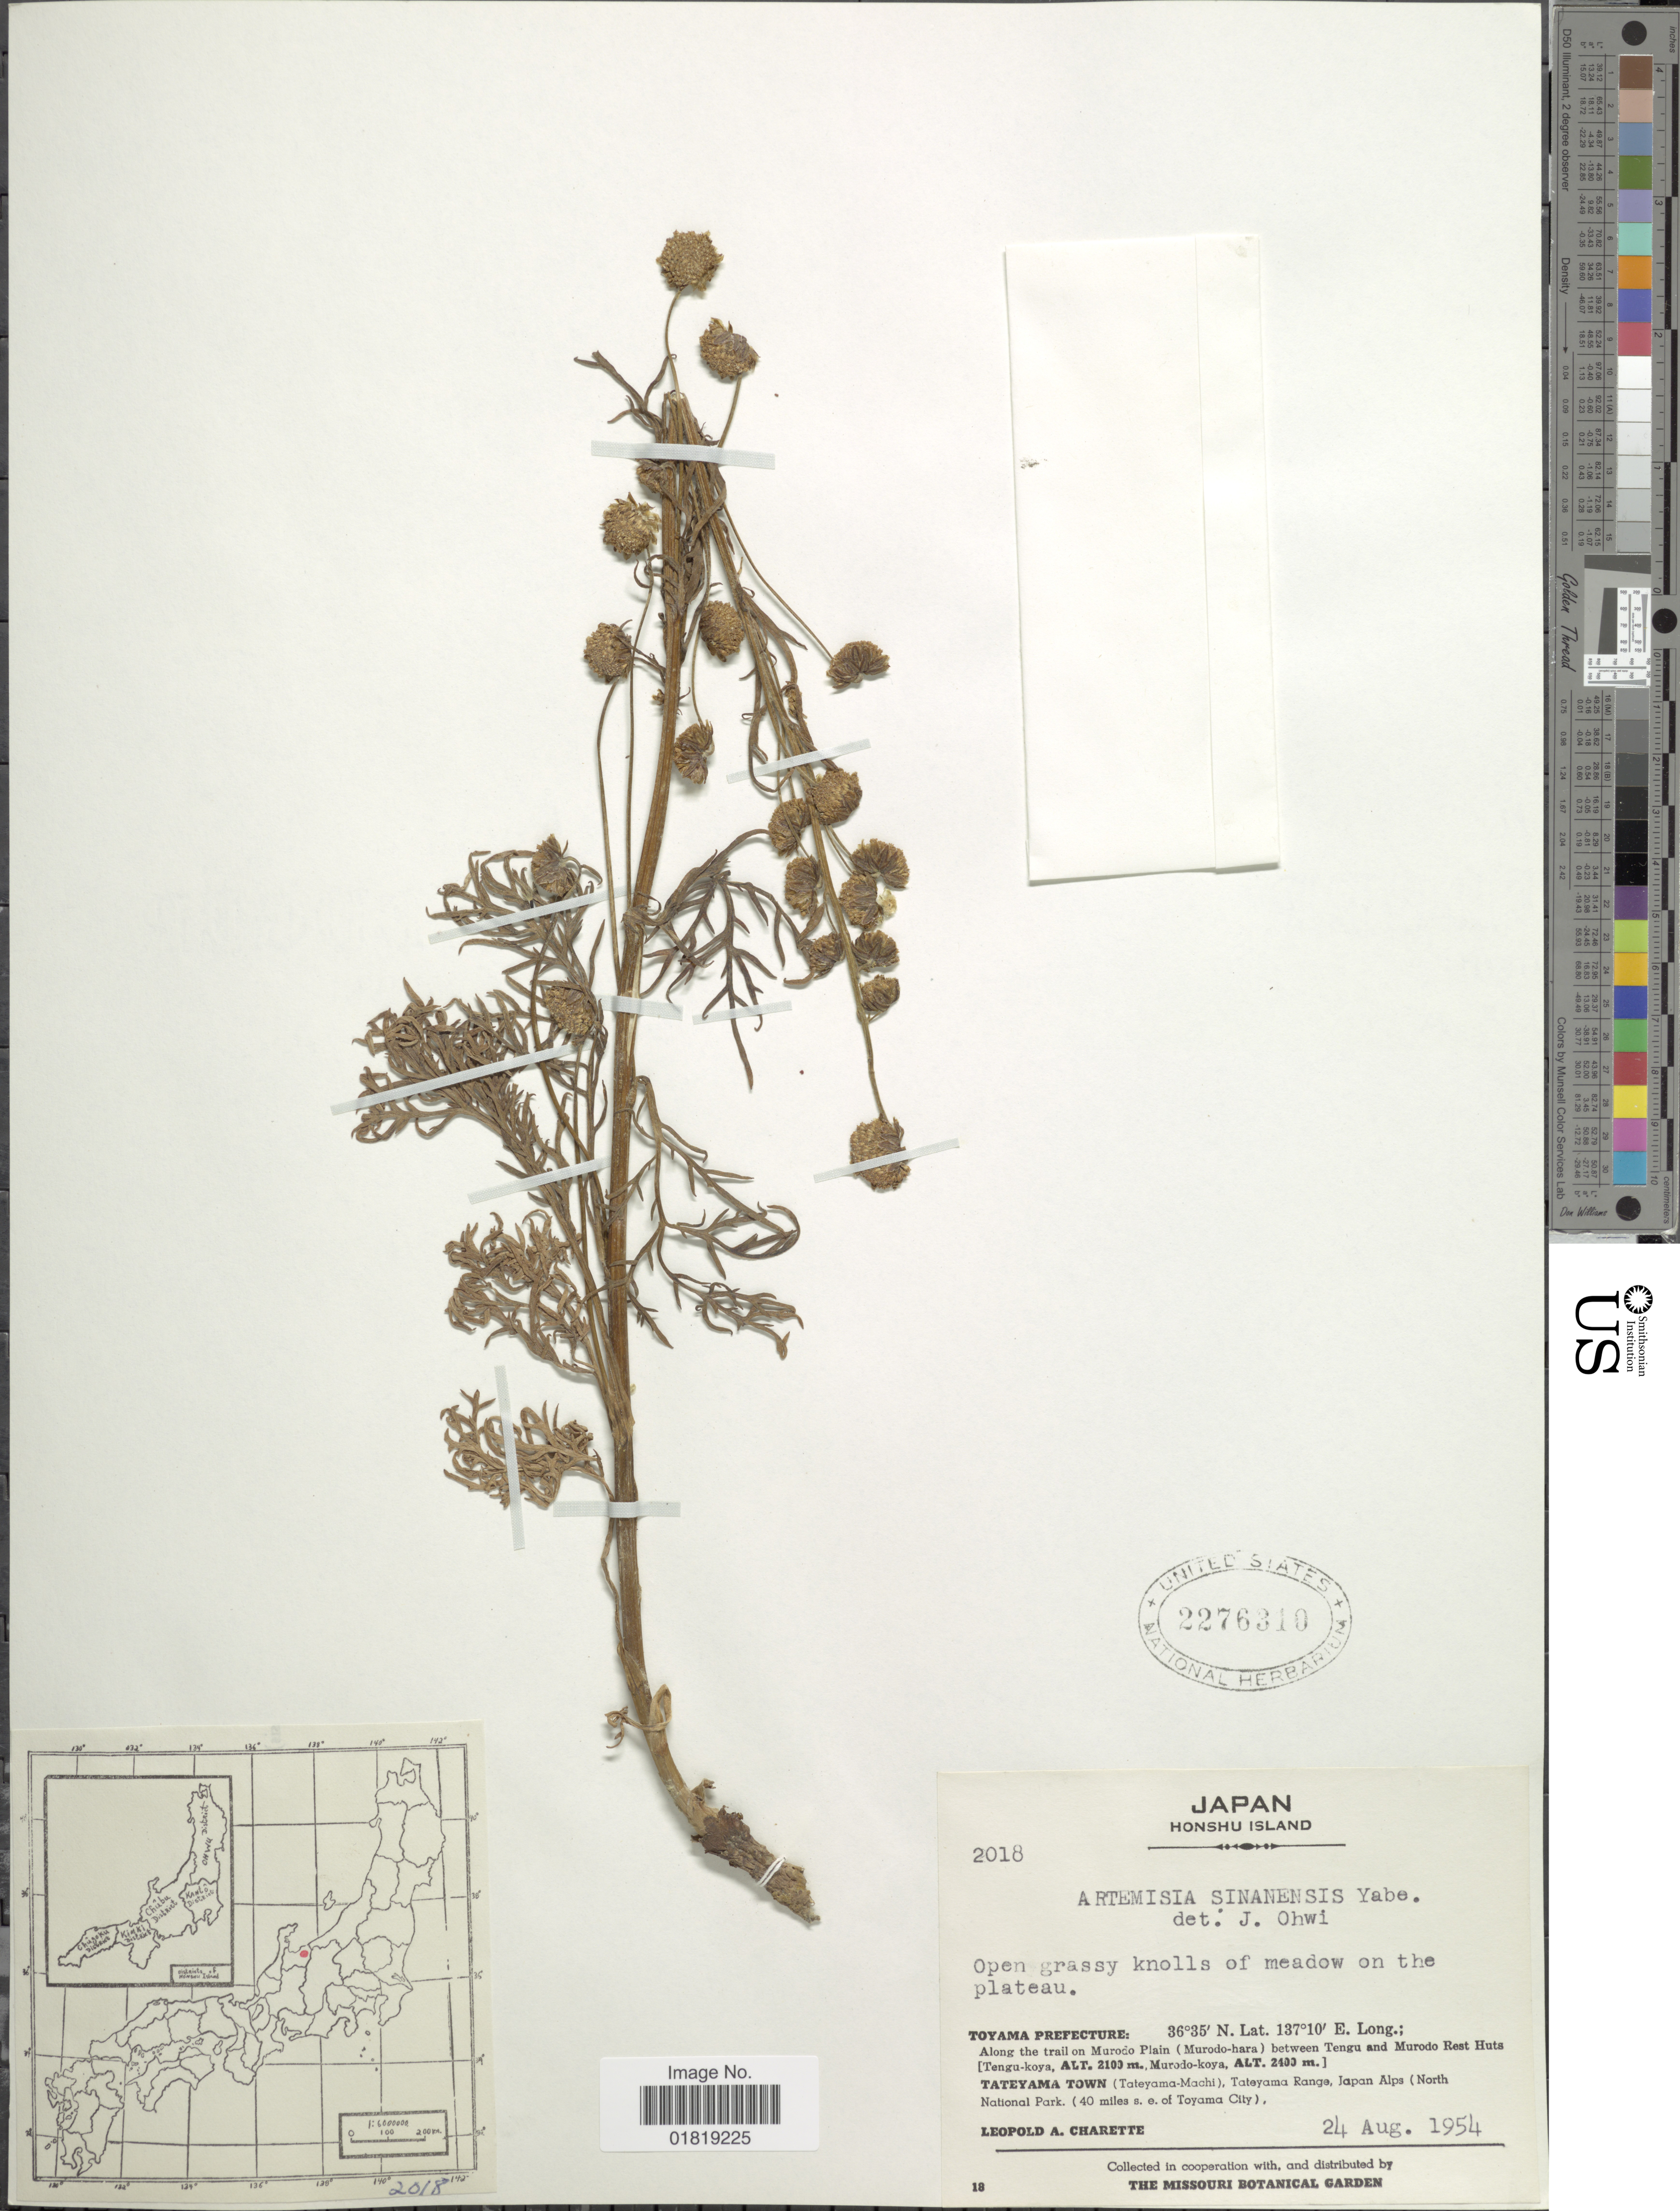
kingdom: Plantae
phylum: Tracheophyta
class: Magnoliopsida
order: Asterales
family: Asteraceae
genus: Artemisia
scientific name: Artemisia sinanensis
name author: Y. Yabe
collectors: L. A. Charette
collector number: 2018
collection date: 1954-08-24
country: Japan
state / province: Toyama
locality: Honshu Island, Toyoma Prefecture, along the trail on Murodo Plain (murodo-hara) between Tengu and Murodo Rest Huts [Tengu-koya, Murodo-koya], Tateyama Town (Tateyama-Machi), Tateyama Range, Japan Alpa (North National Park) (40 miles s. e. of Toyama City)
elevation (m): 2100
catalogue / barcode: US 2276310